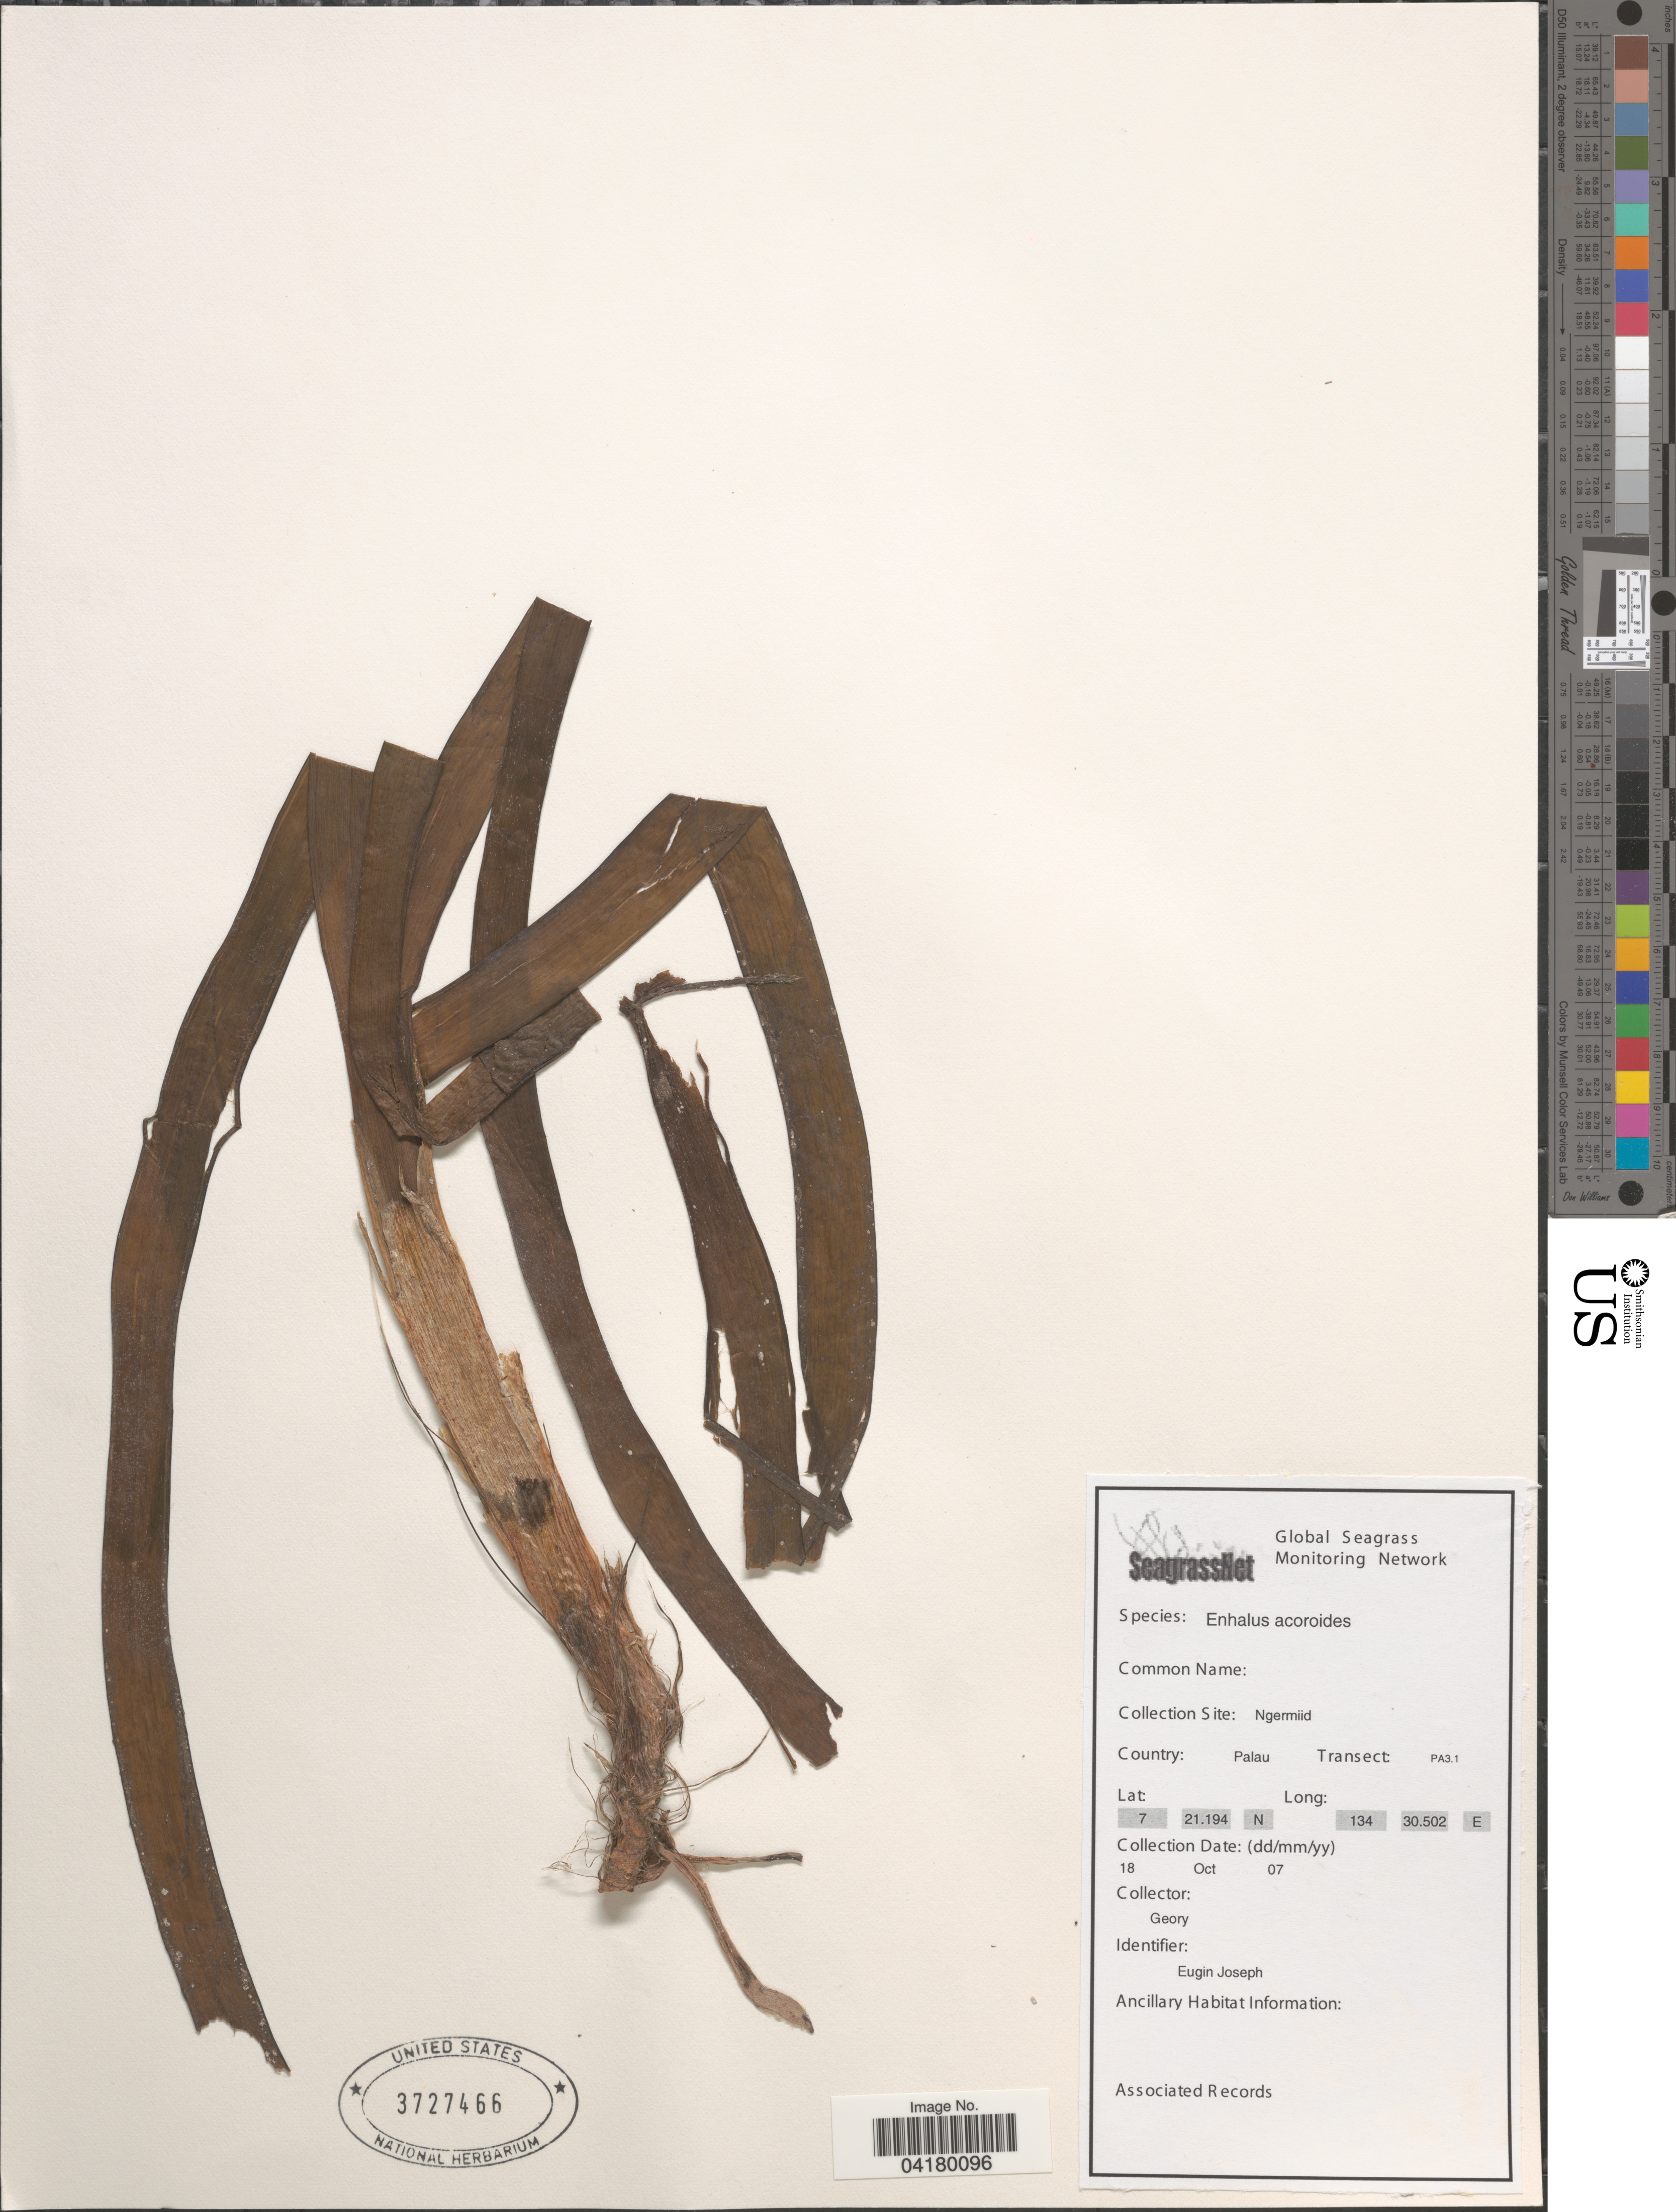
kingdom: Plantae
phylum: Tracheophyta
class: Liliopsida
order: Alismatales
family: Hydrocharitaceae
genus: Enhalus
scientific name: Enhalus acoroides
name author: (L. f.) Royle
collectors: Geor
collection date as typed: Transcribed d/m/y: 18/10/7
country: Palau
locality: Collection Site: Ngermiid. Country: Palau. Transect: PA3.1.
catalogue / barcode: US 3727466